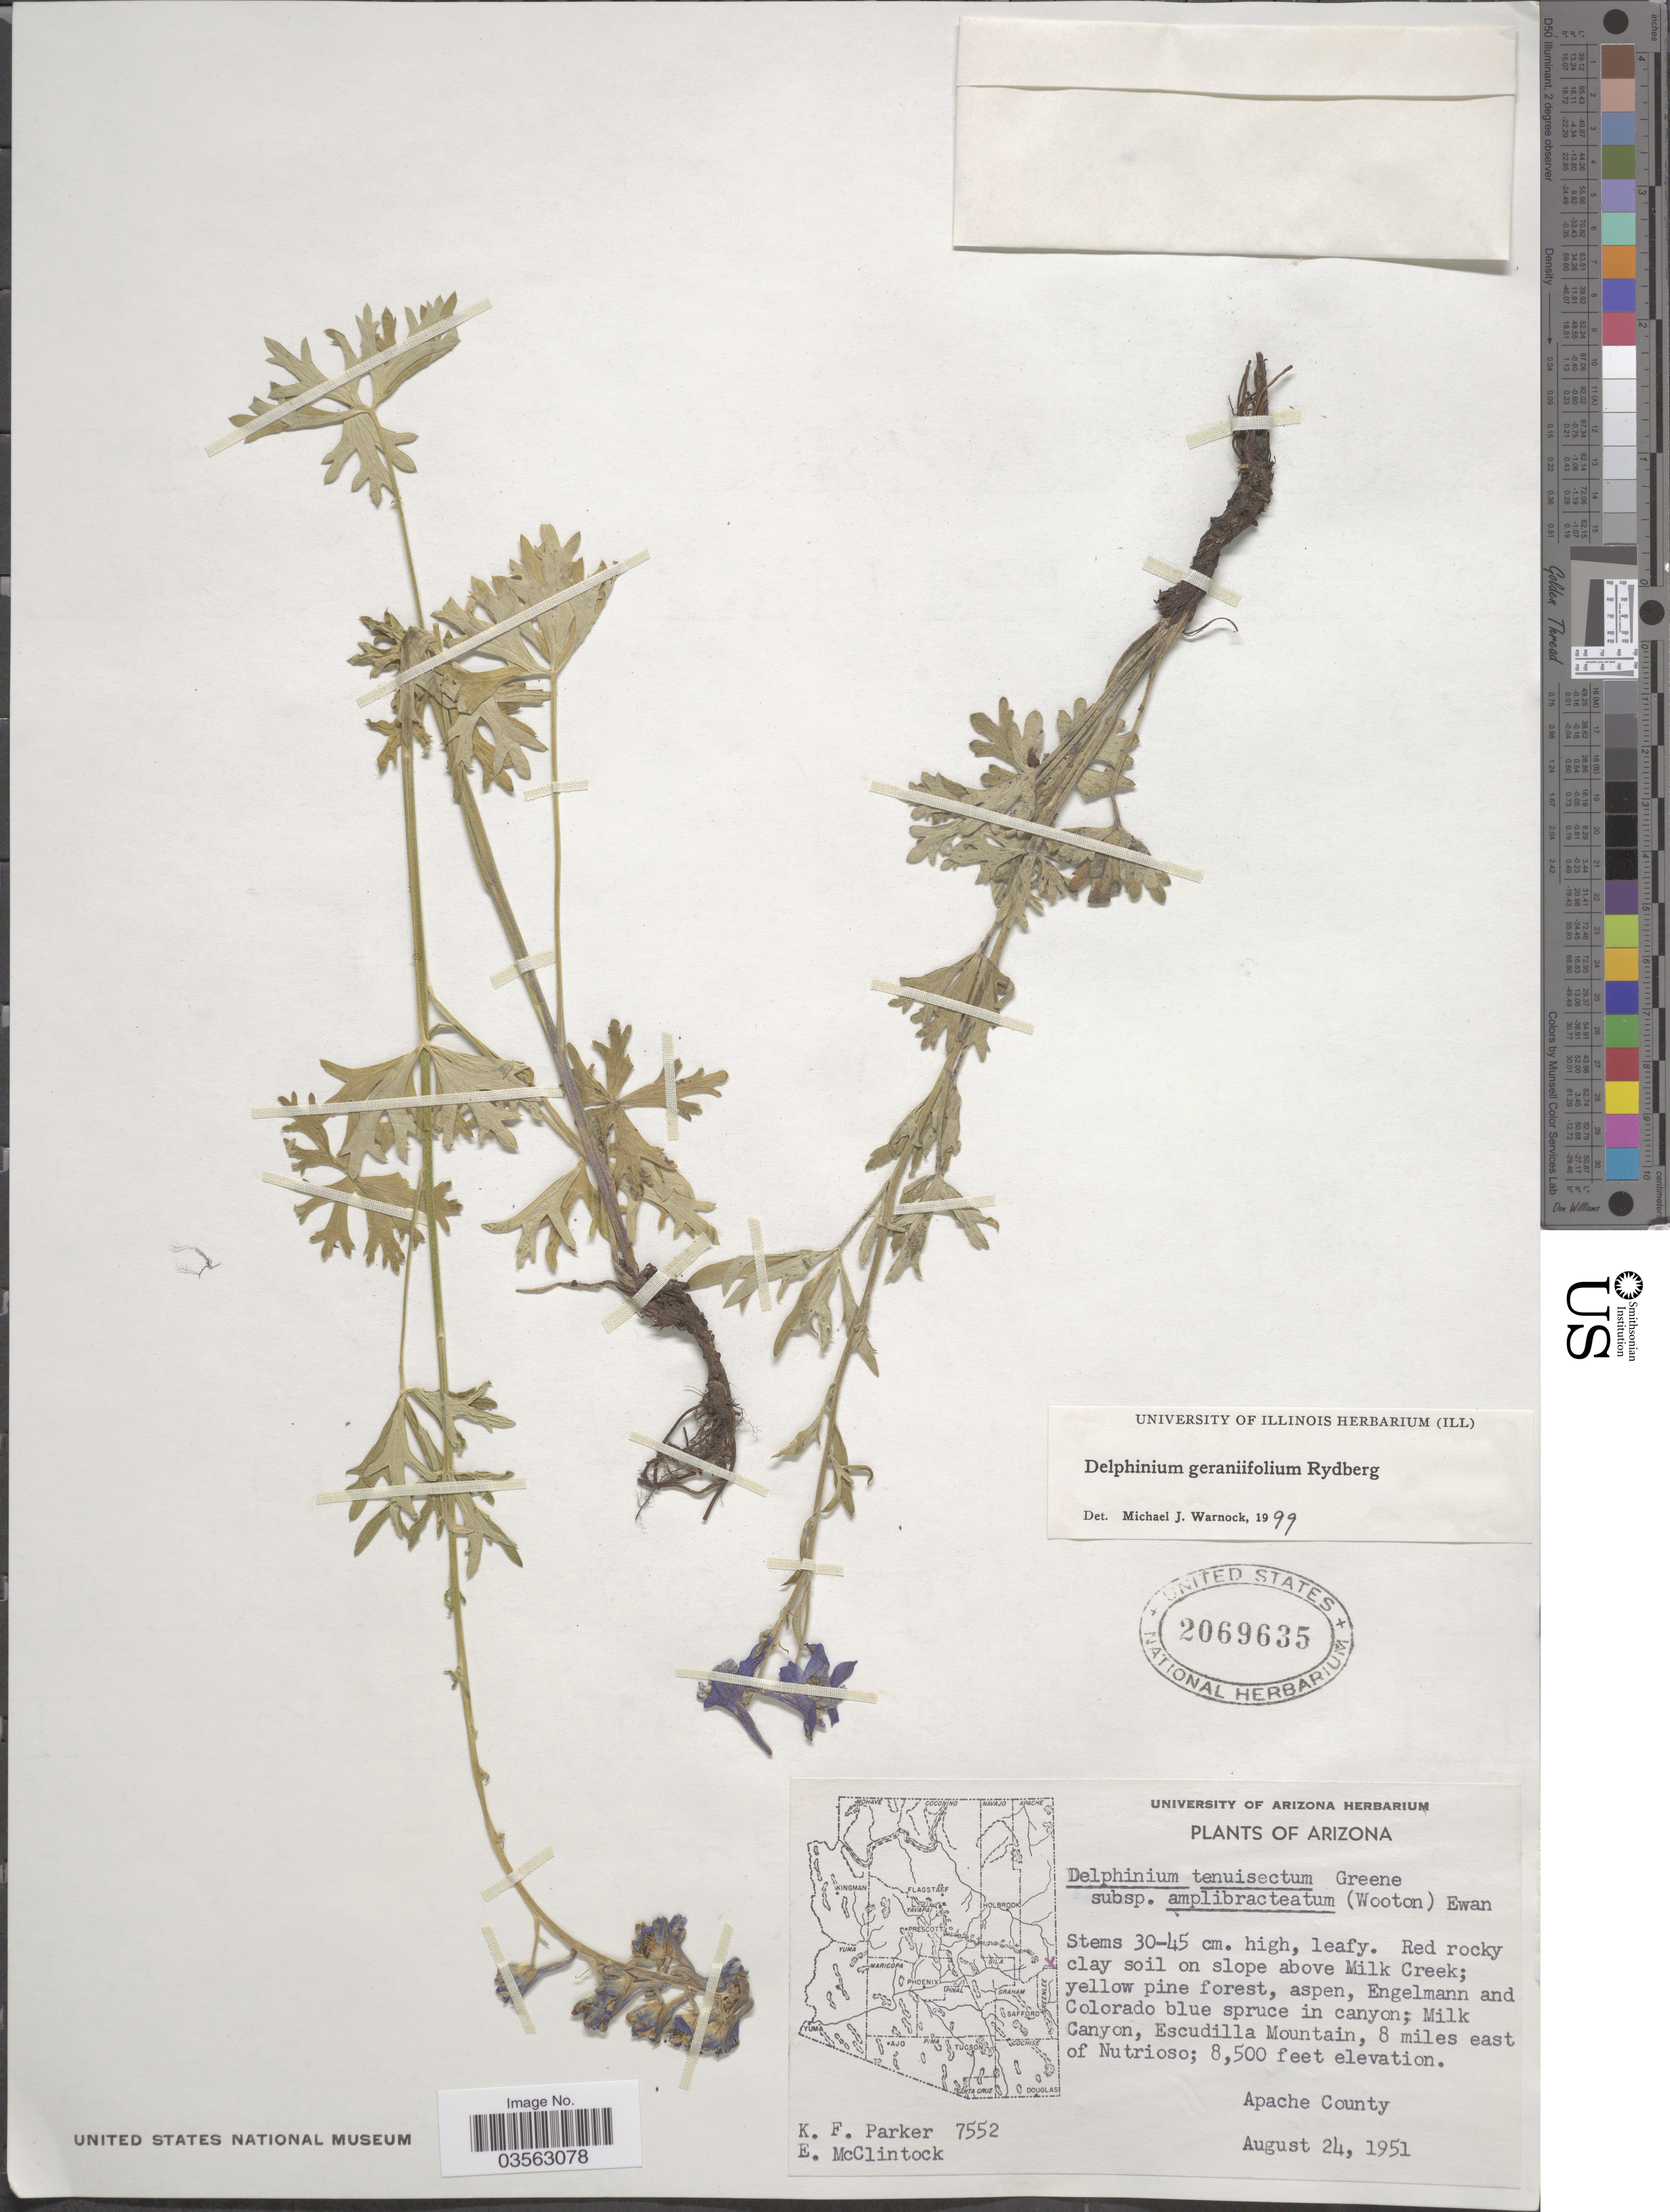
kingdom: Plantae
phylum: Tracheophyta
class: Magnoliopsida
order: Ranunculales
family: Ranunculaceae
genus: Delphinium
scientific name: Delphinium geraniifolium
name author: Rydb.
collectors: K. F. Parker & E. McClintock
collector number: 7552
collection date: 1951-08-24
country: United States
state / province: Arizona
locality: Above Milk Creek; yellow pine forest, aspen, Engelmann and Colorado blue spruce in canyon; Milk Canyon, Escudilla Mountain, 8 miles east of Nutrioso. Apache County.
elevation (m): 2591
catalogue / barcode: US 2069635